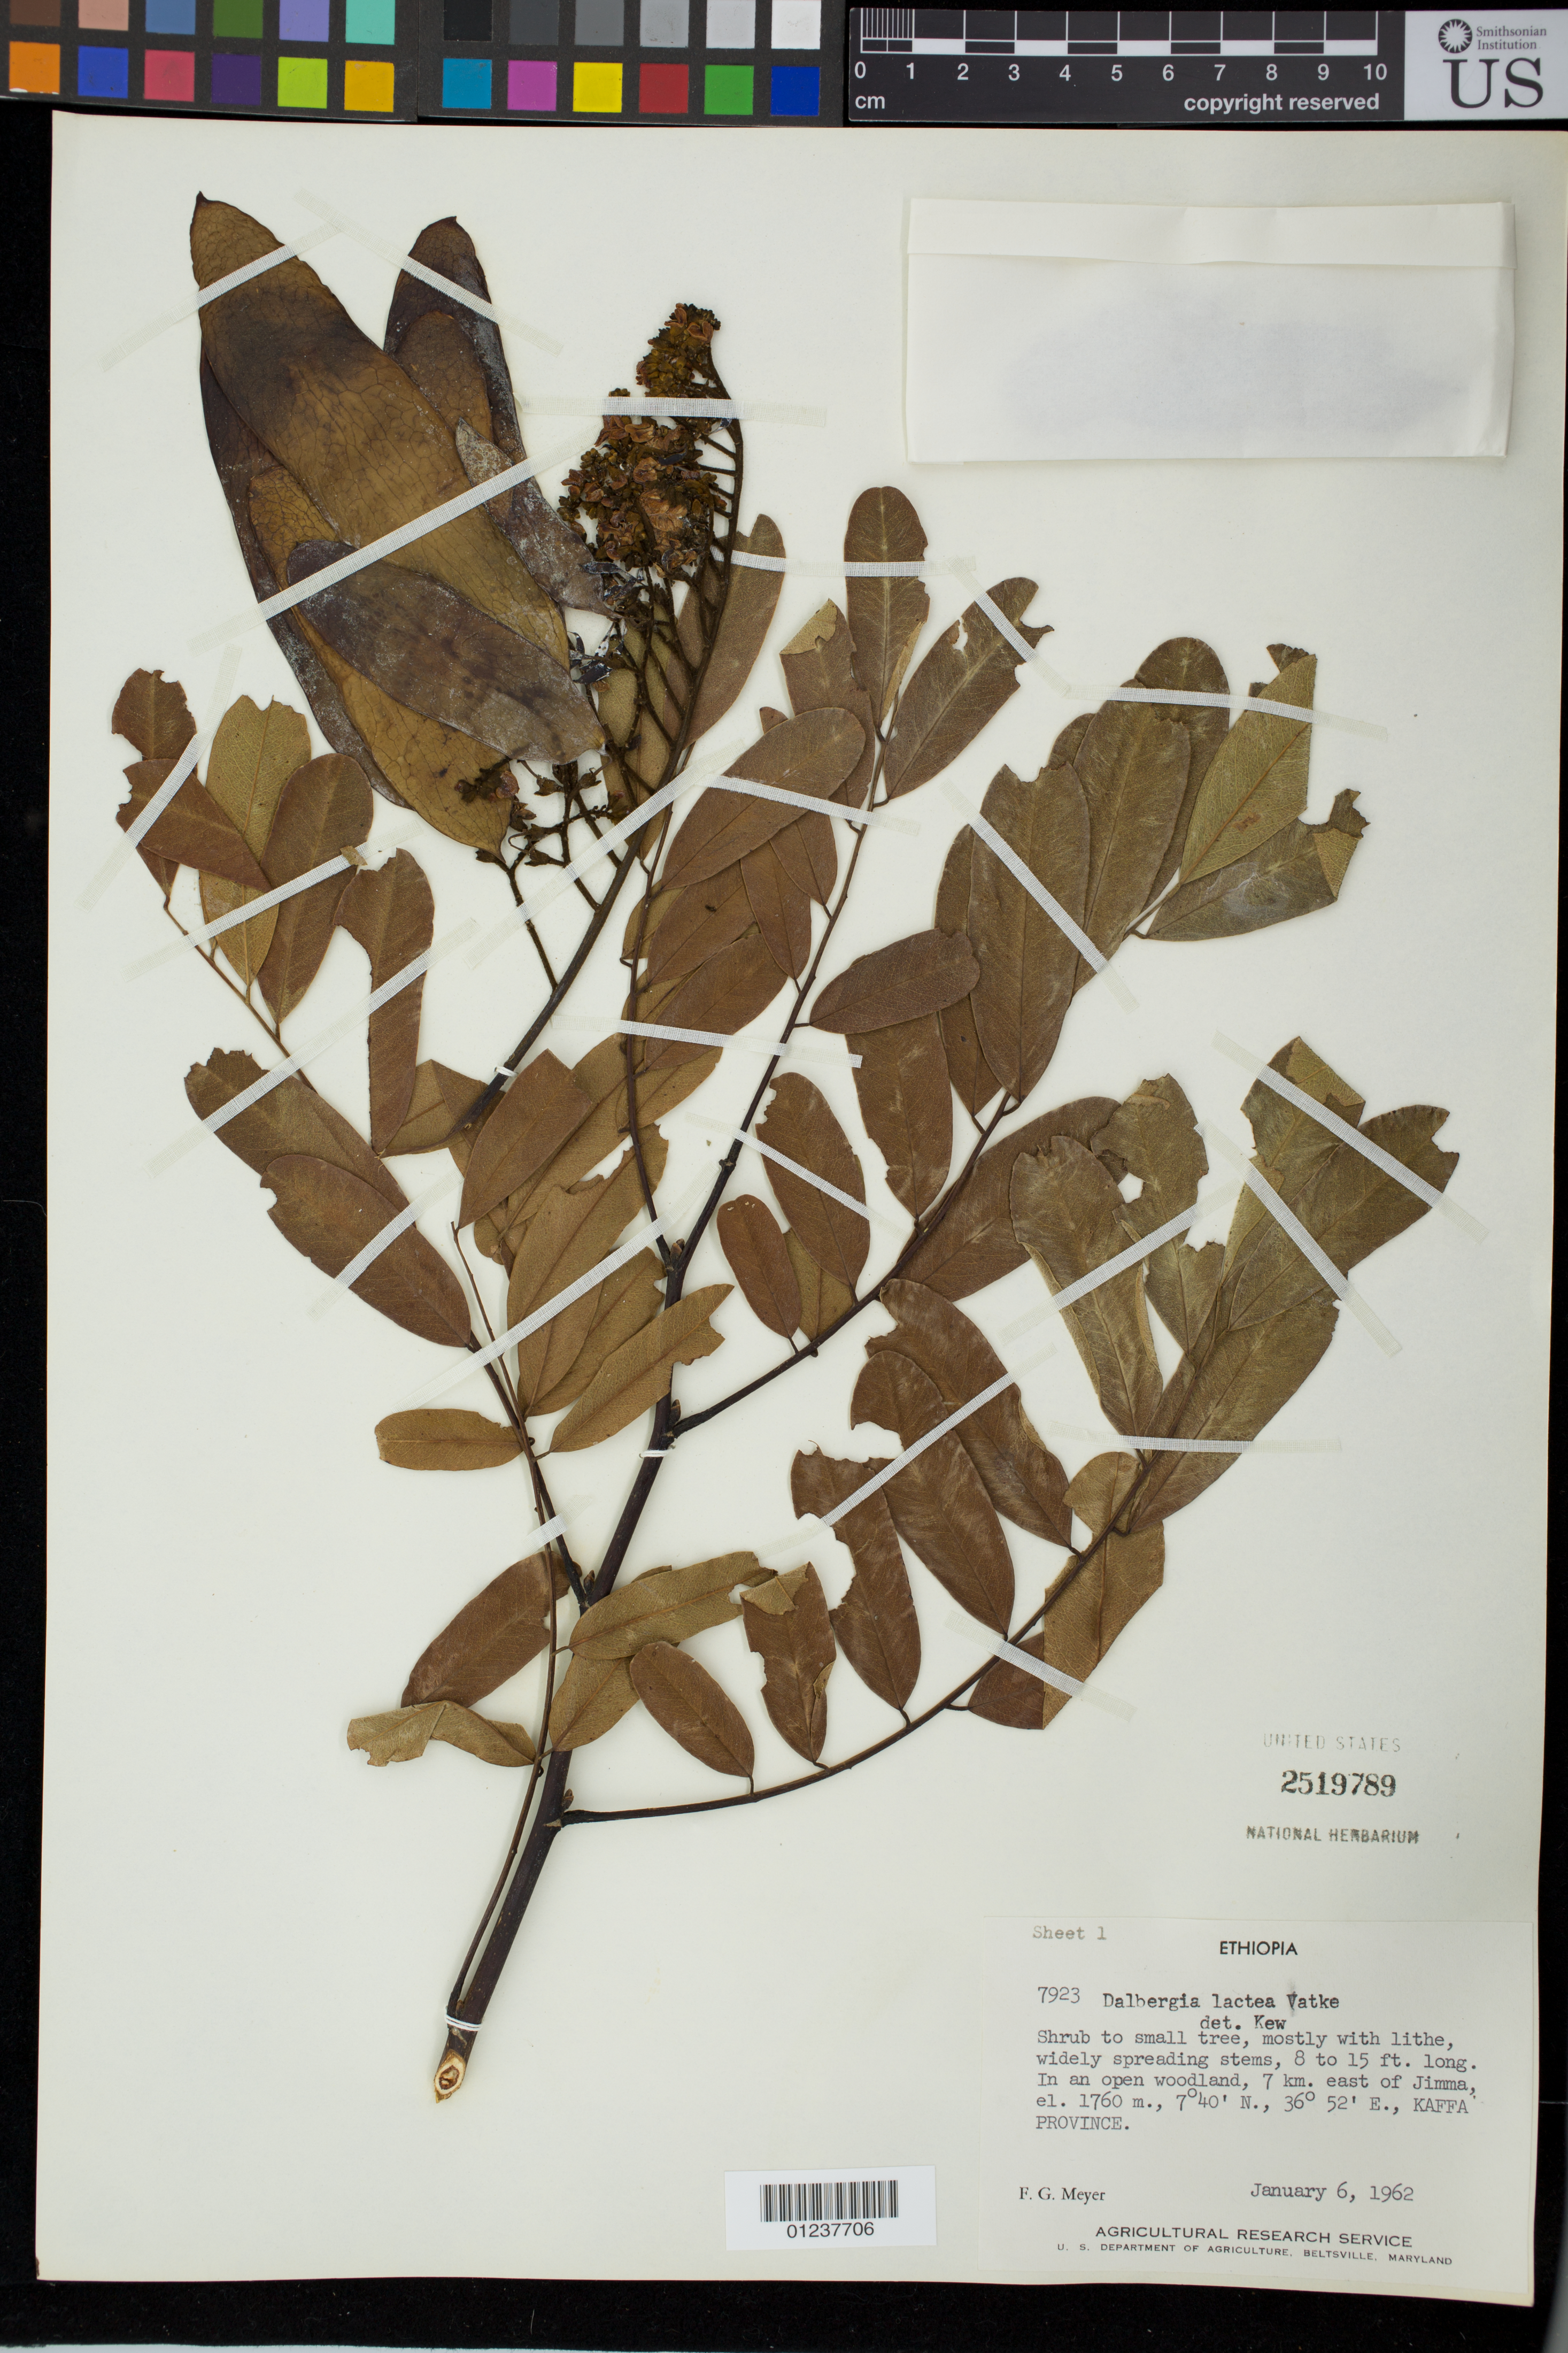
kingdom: Plantae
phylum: Tracheophyta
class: Magnoliopsida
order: Fabales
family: Fabaceae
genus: Dalbergia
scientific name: Dalbergia lactea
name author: Vatke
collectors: F. G. Meyer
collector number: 7923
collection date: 1962-01-06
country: Ethiopia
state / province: Oromiya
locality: In an open woodland, 7 km. east of Jimma. Kaffa Province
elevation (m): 1760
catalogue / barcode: US 2519789